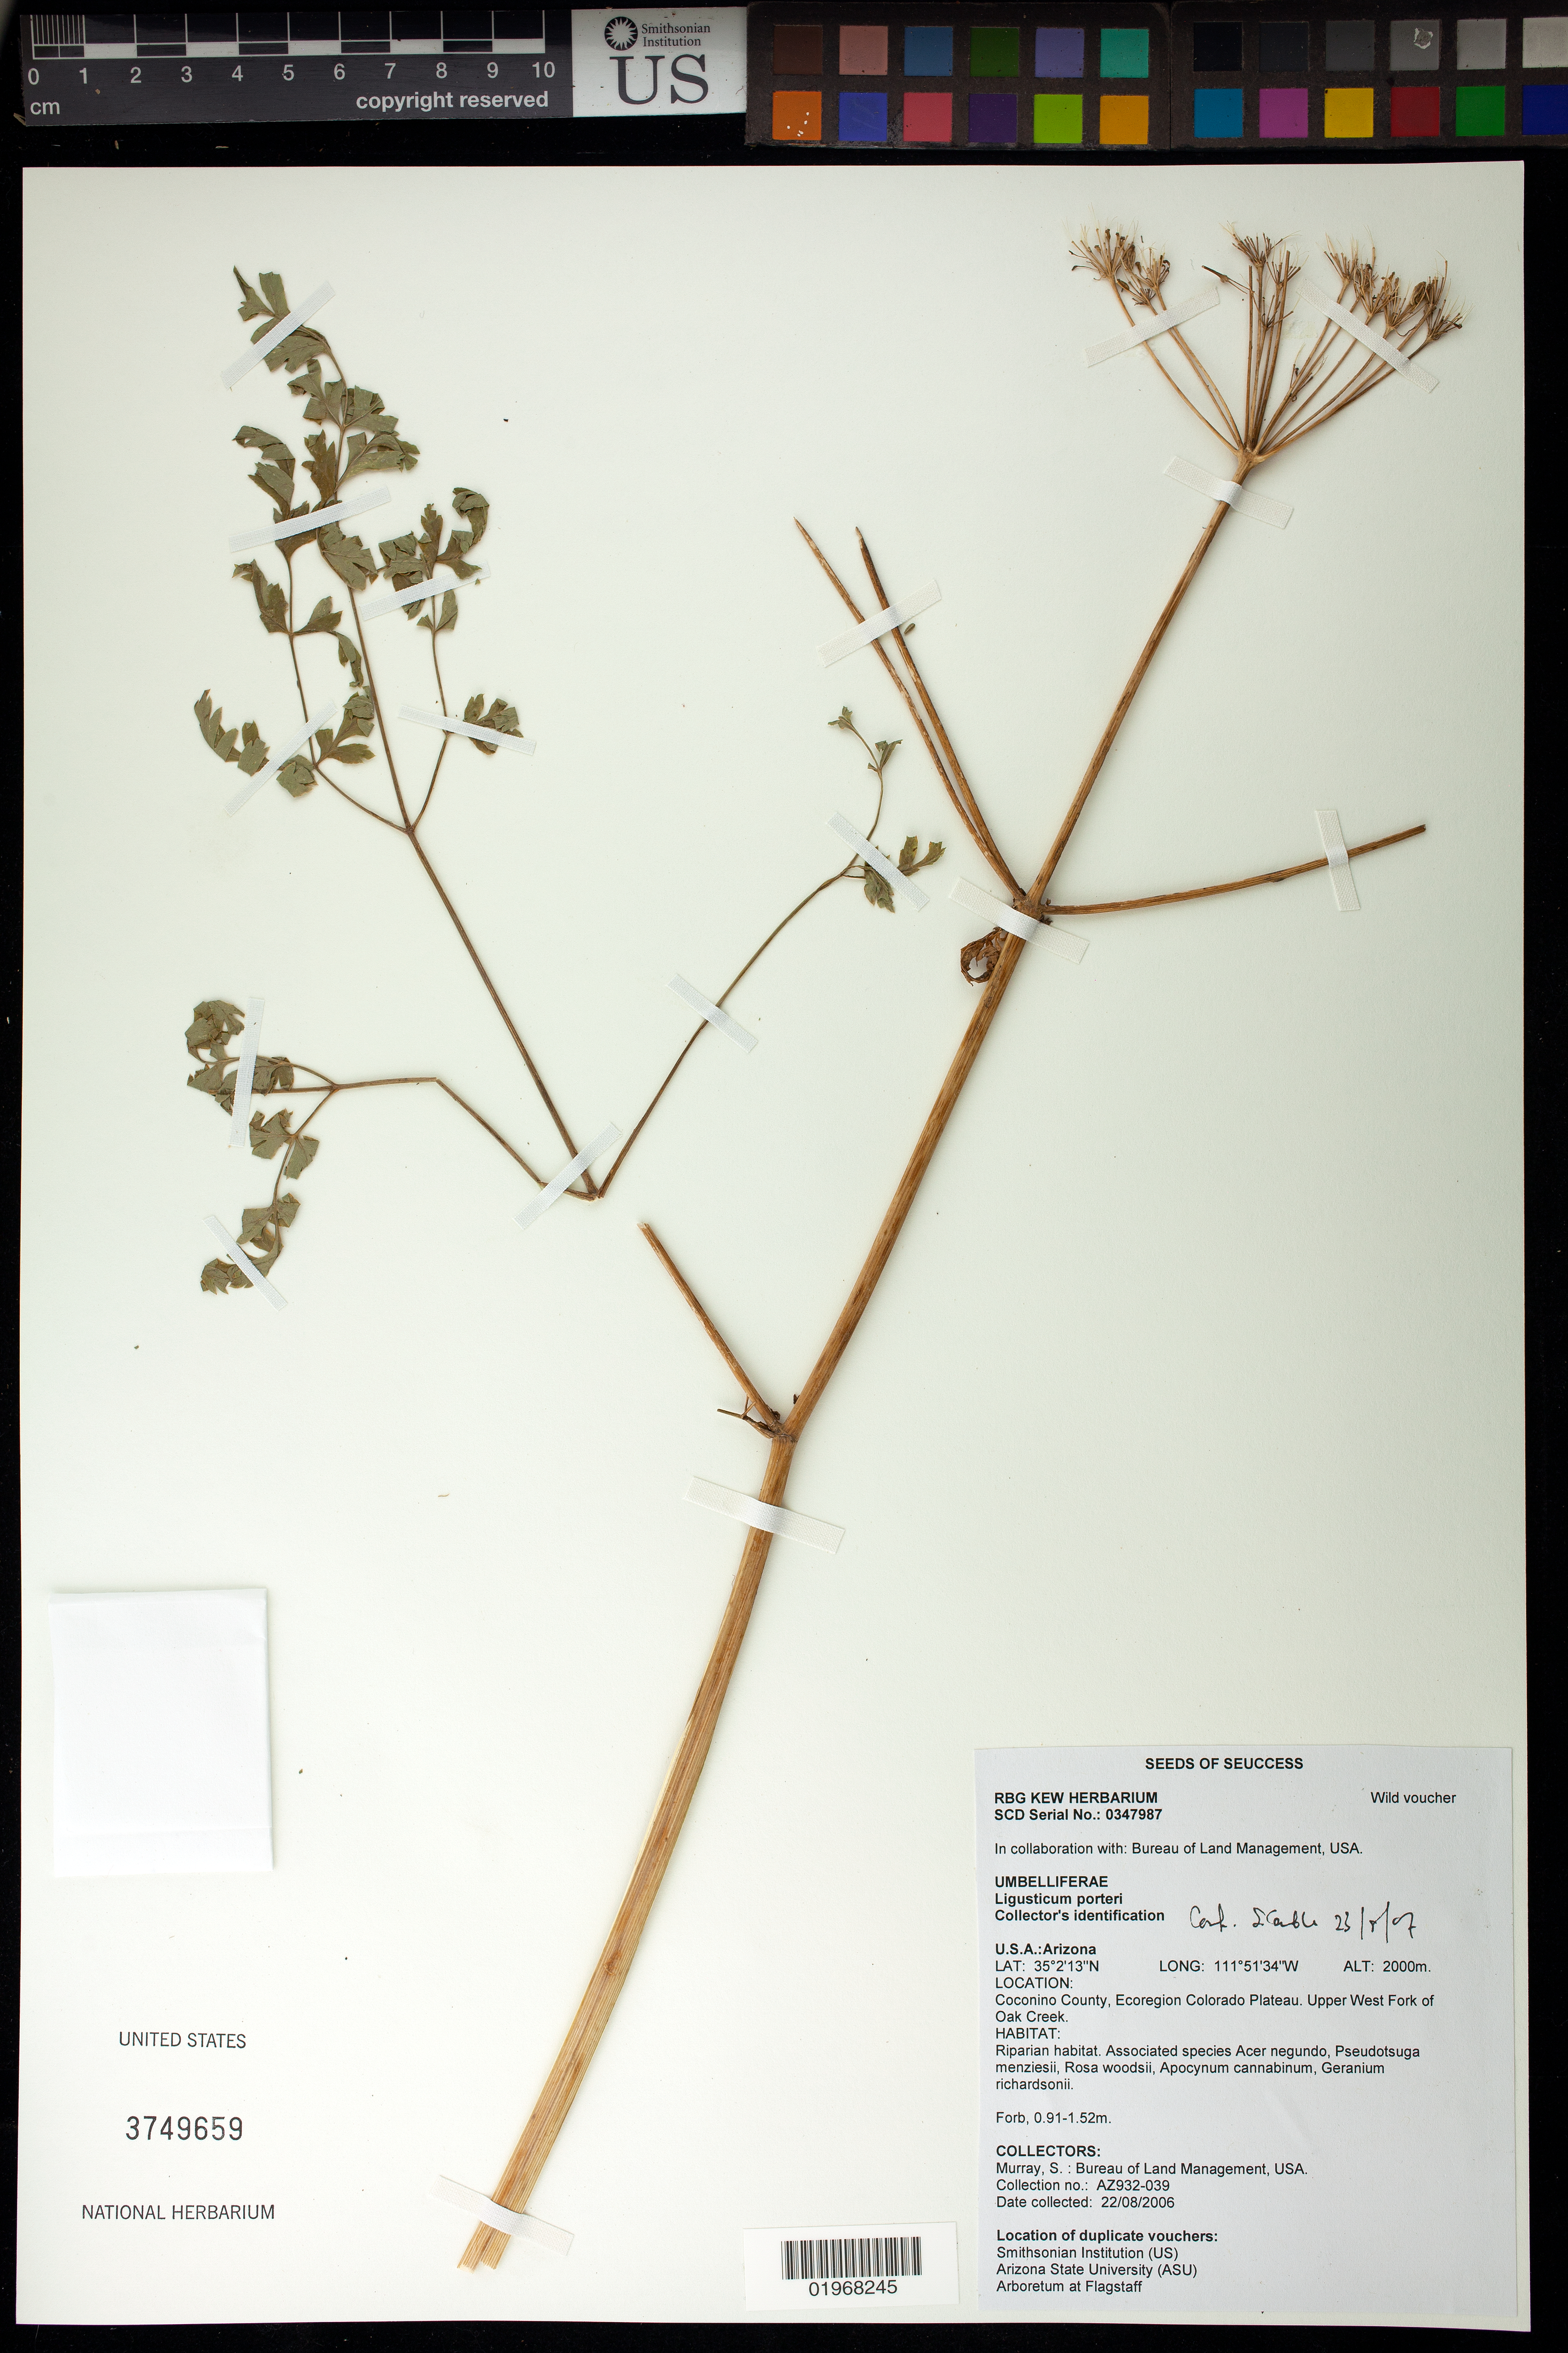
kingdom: Plantae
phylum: Tracheophyta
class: Magnoliopsida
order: Apiales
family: Apiaceae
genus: Ligusticum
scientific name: Ligusticum porteri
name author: J.M. Coult. & Rose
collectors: S. Murray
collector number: AZ932-008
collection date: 2006-08-22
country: United States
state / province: Arizona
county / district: Coconino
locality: Upper West Fork of Oak Creek.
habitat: Riparian habitat. With Acer negundo, Rosa woodsii, ect.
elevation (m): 2000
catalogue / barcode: US 3749659